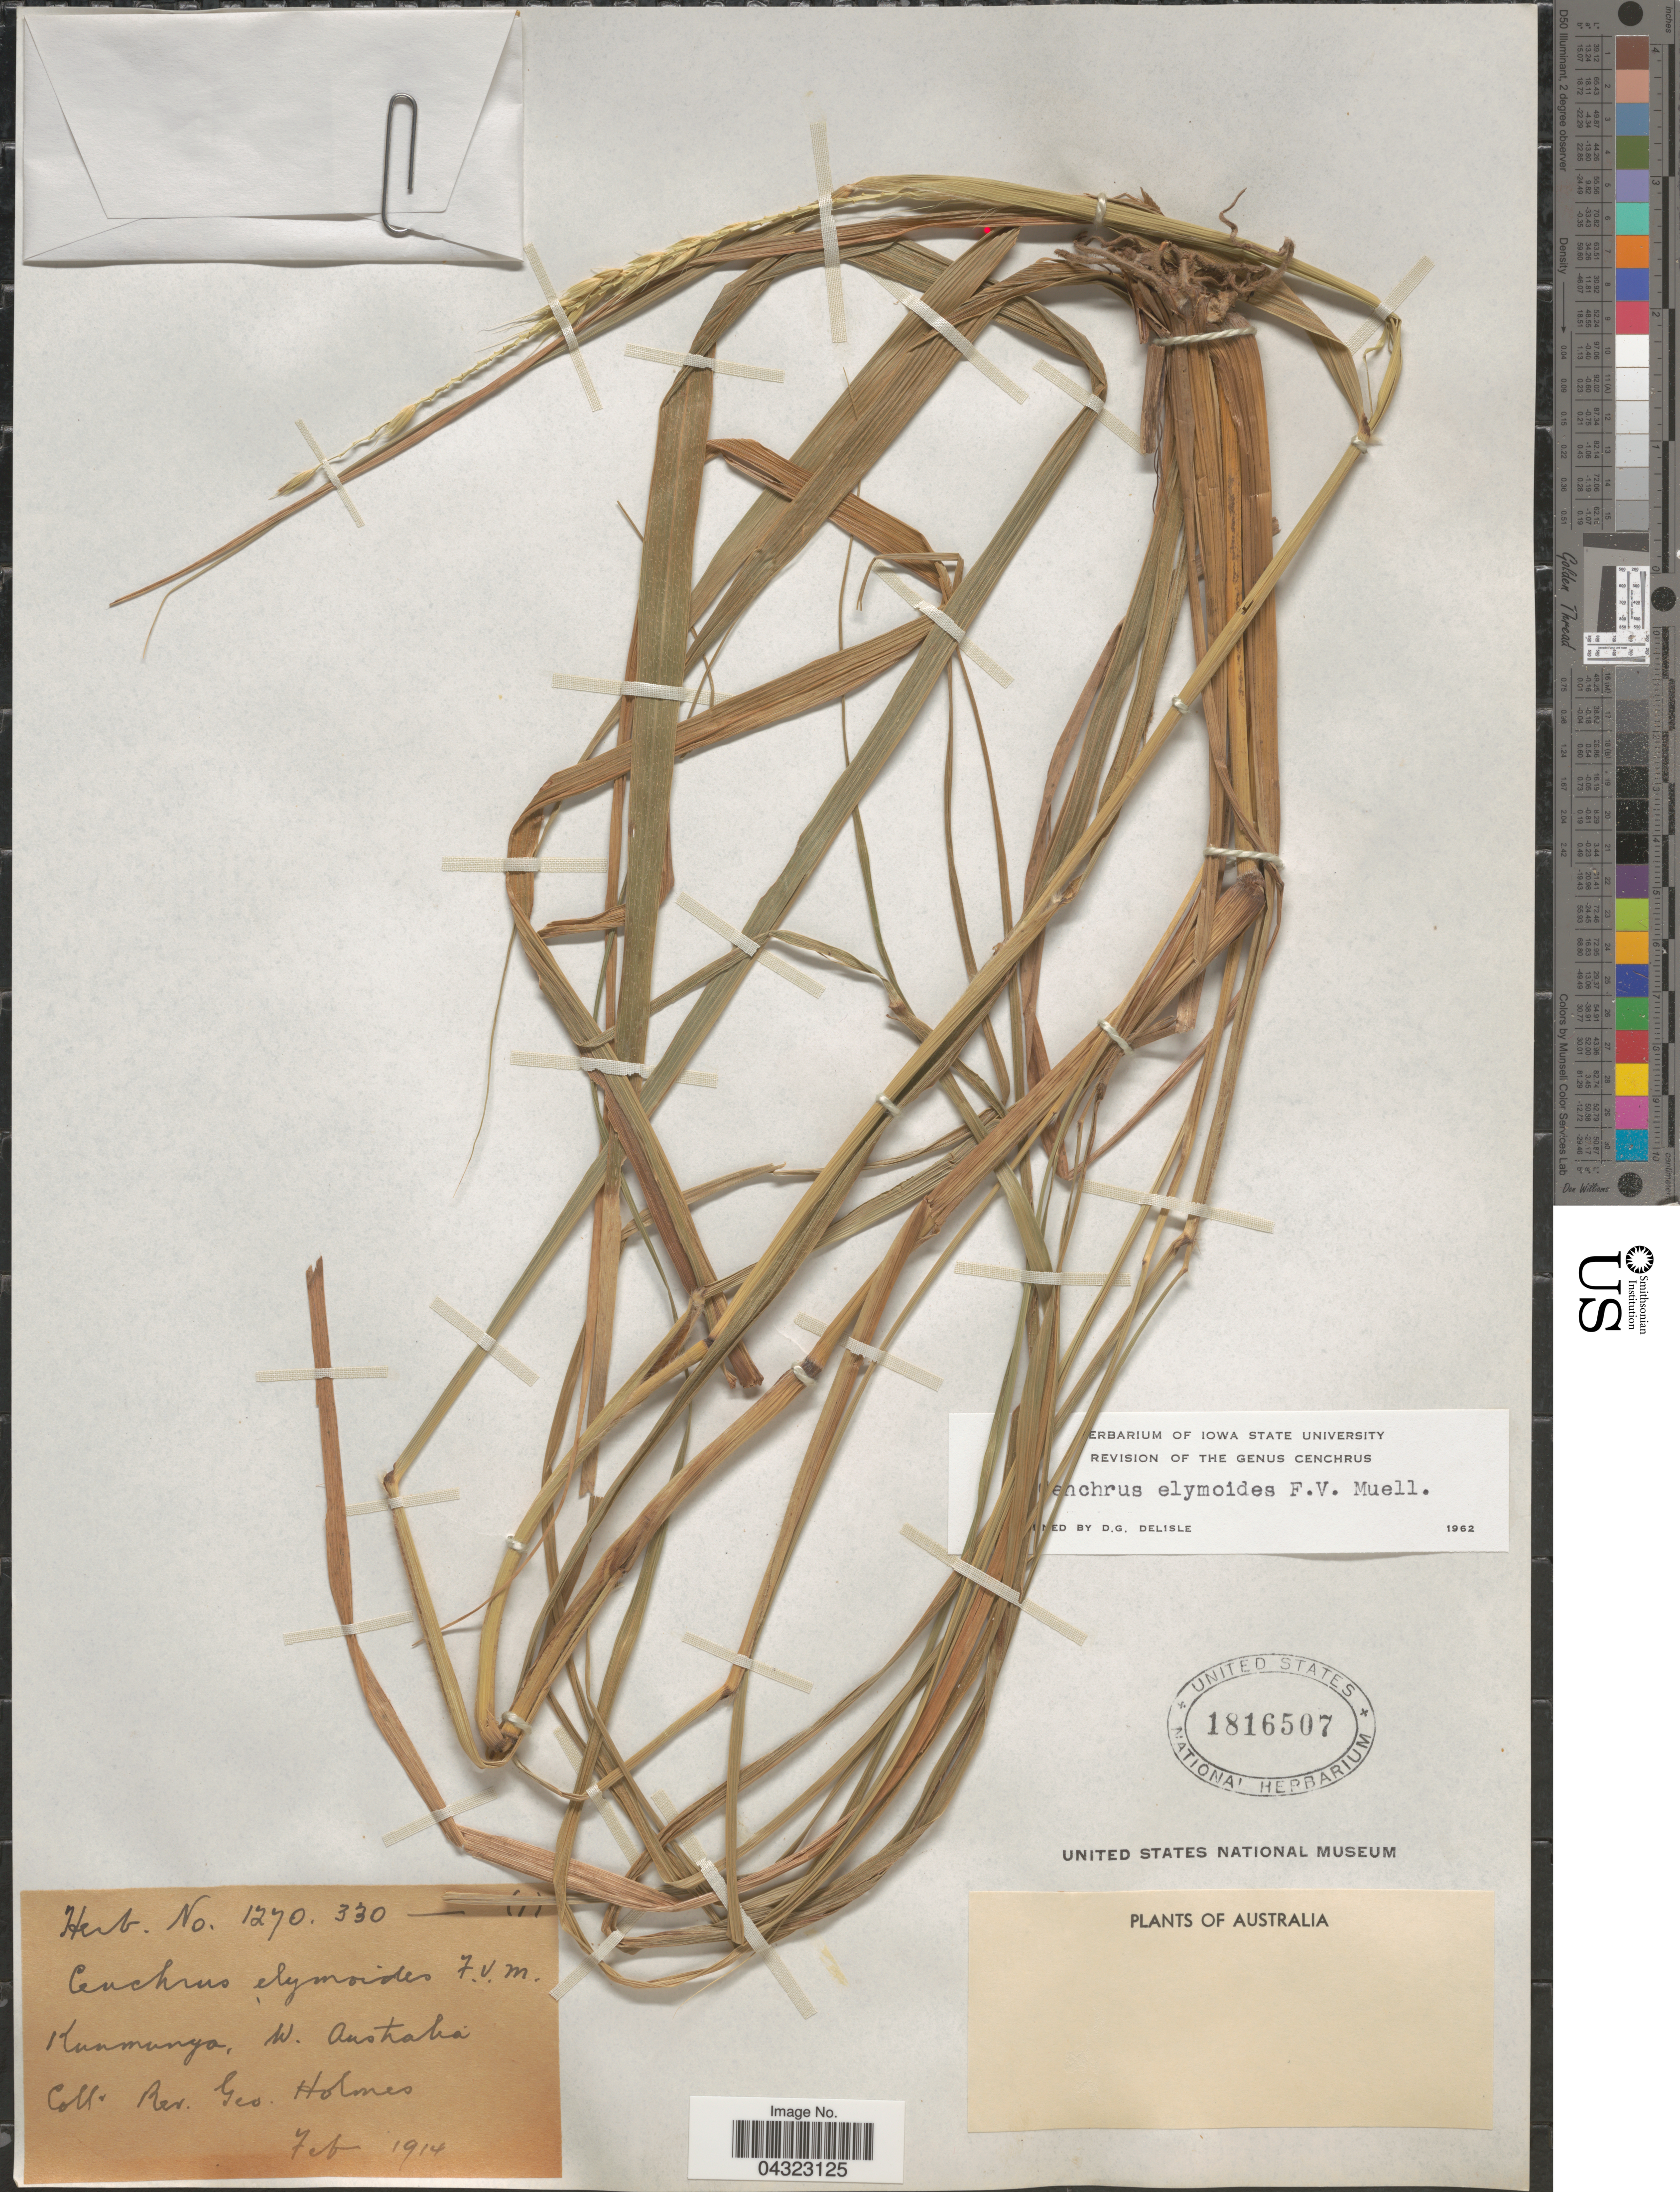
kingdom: Plantae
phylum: Tracheophyta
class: Liliopsida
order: Poales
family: Poaceae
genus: Cenchrus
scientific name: Cenchrus elymoides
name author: F. Muell.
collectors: G. Holmes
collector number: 1270.330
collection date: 1914-02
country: Australia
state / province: Western Australia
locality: Kunmunya, W. Australia.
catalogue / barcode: US 1816507